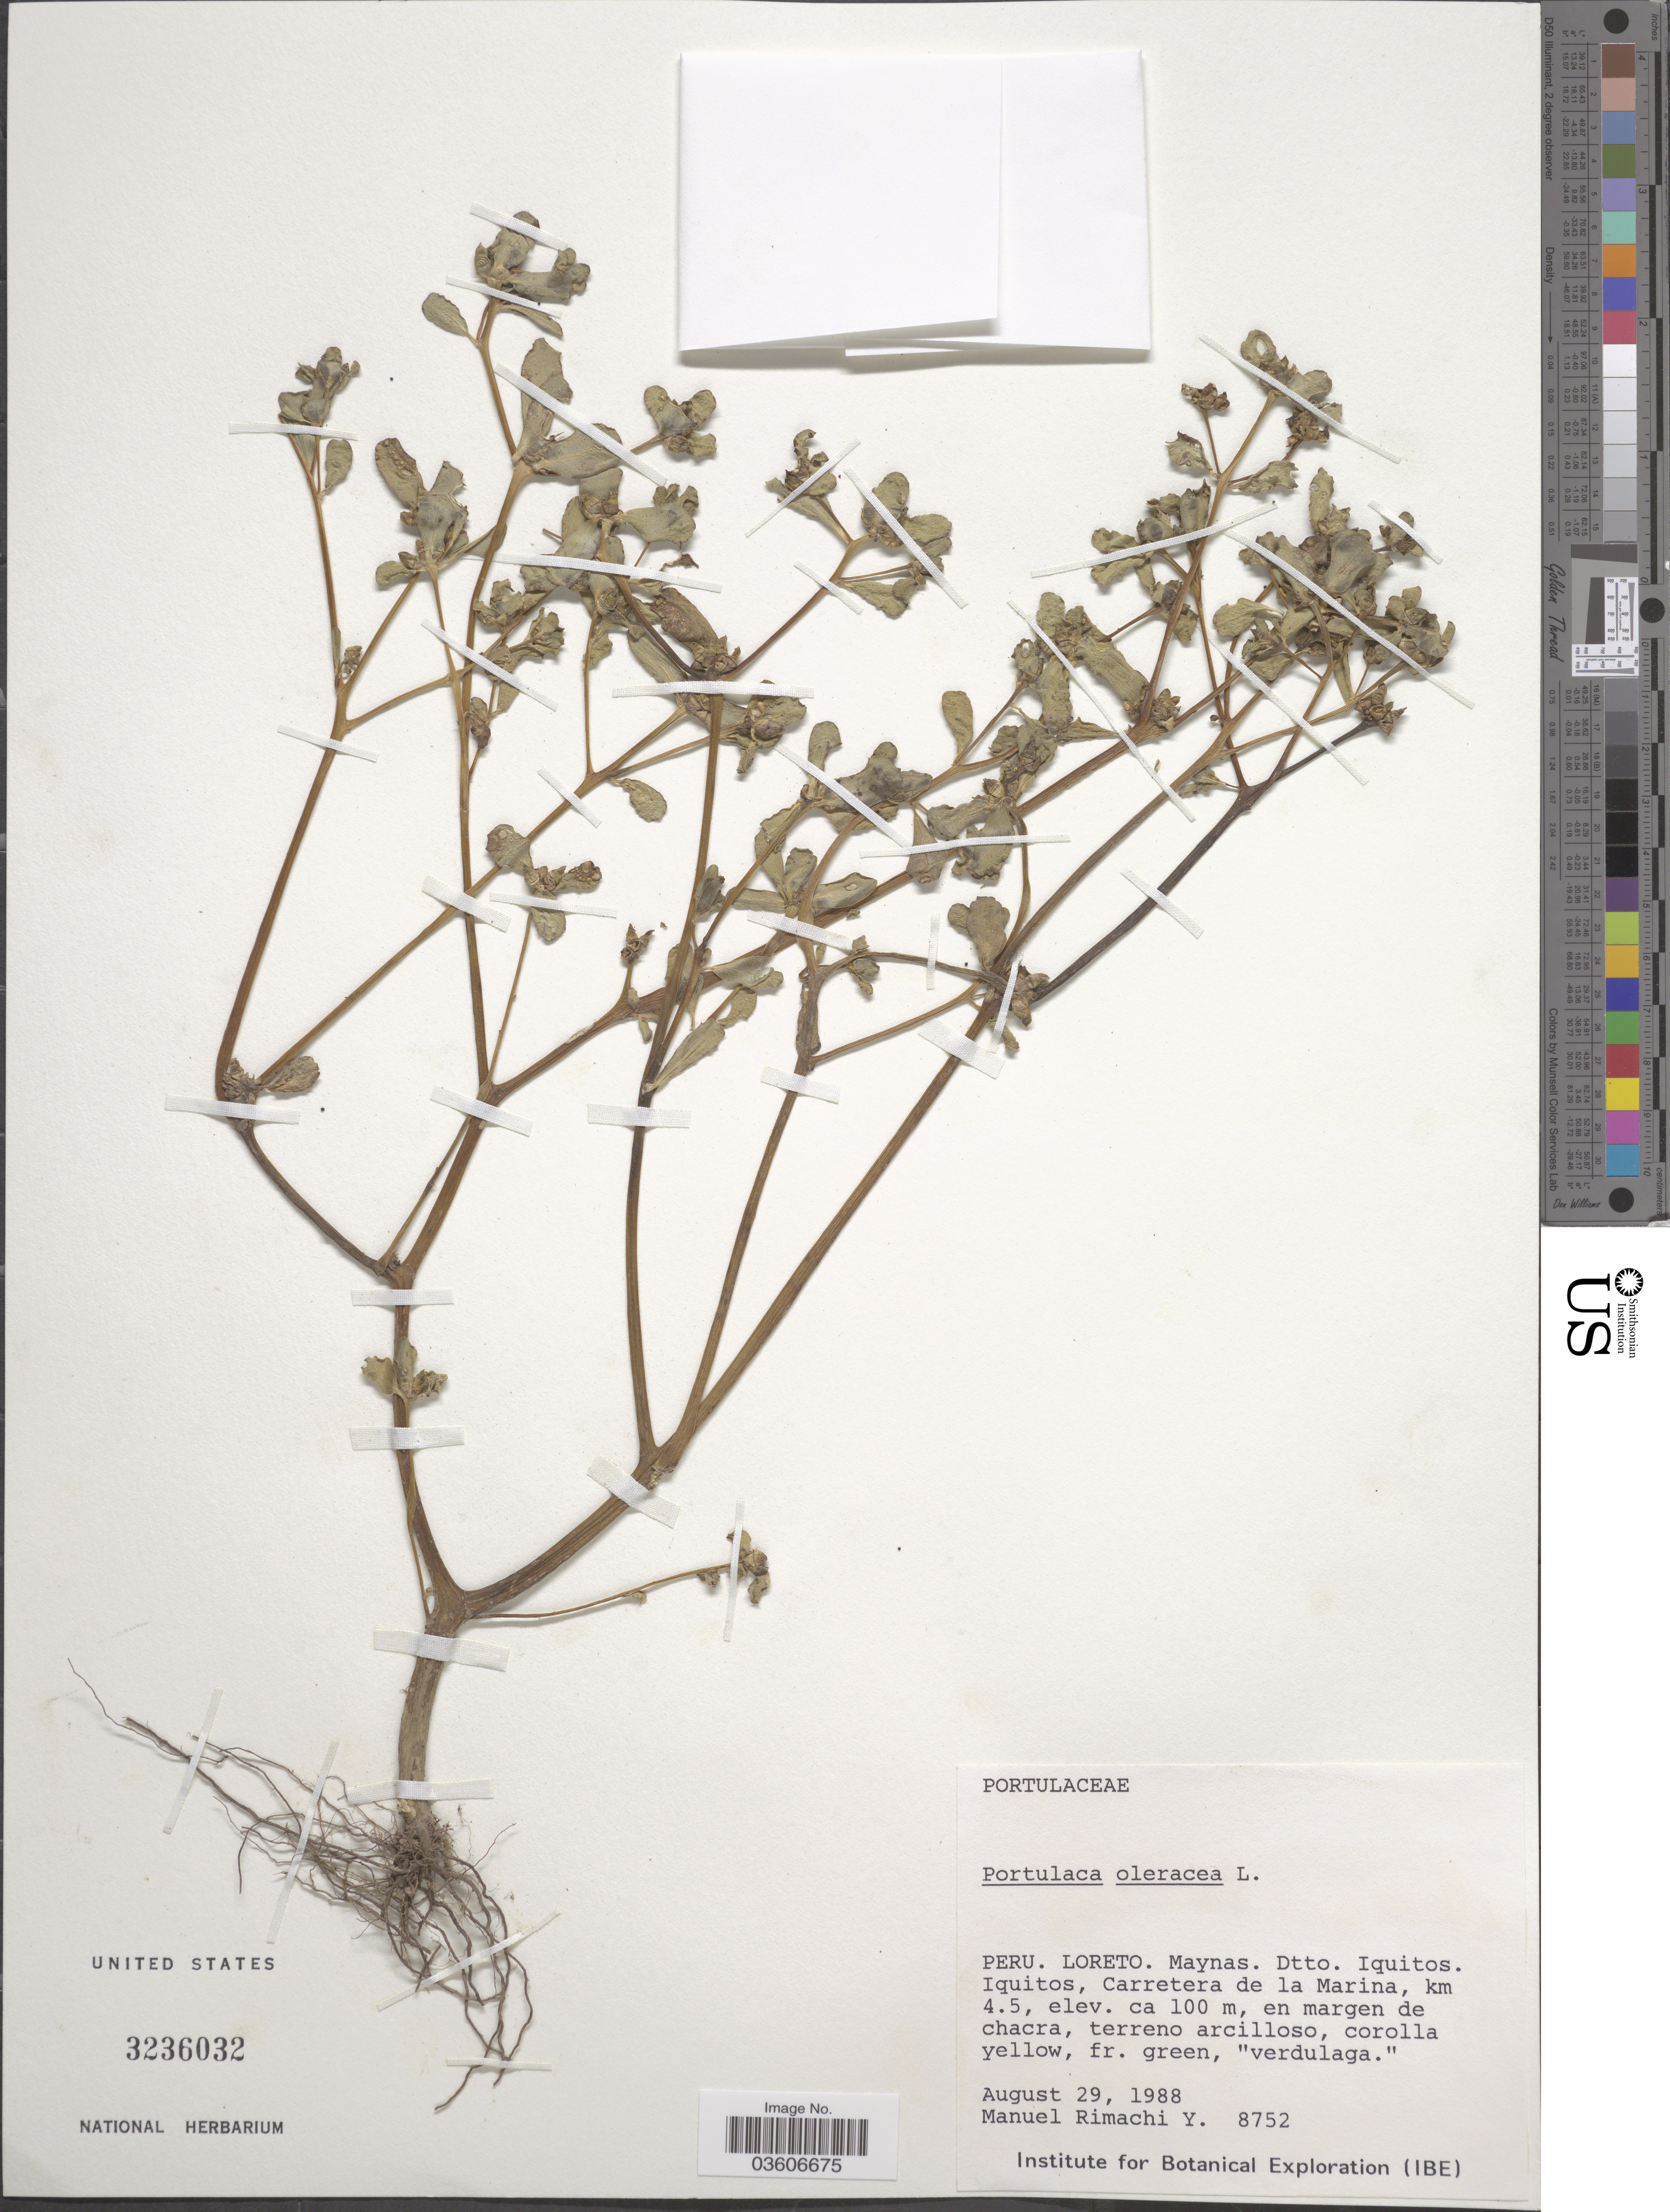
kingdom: Plantae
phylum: Tracheophyta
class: Magnoliopsida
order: Caryophyllales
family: Portulacaceae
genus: Portulaca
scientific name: Portulaca oleracea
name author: L.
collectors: M. Rimachi Y.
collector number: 8752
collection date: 1988-08-29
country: Peru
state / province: Loreto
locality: Maynas. Dtto. Iquitos. Iquitos, Carretera de la Marina, km 4.5.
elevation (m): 100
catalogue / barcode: US 3236032